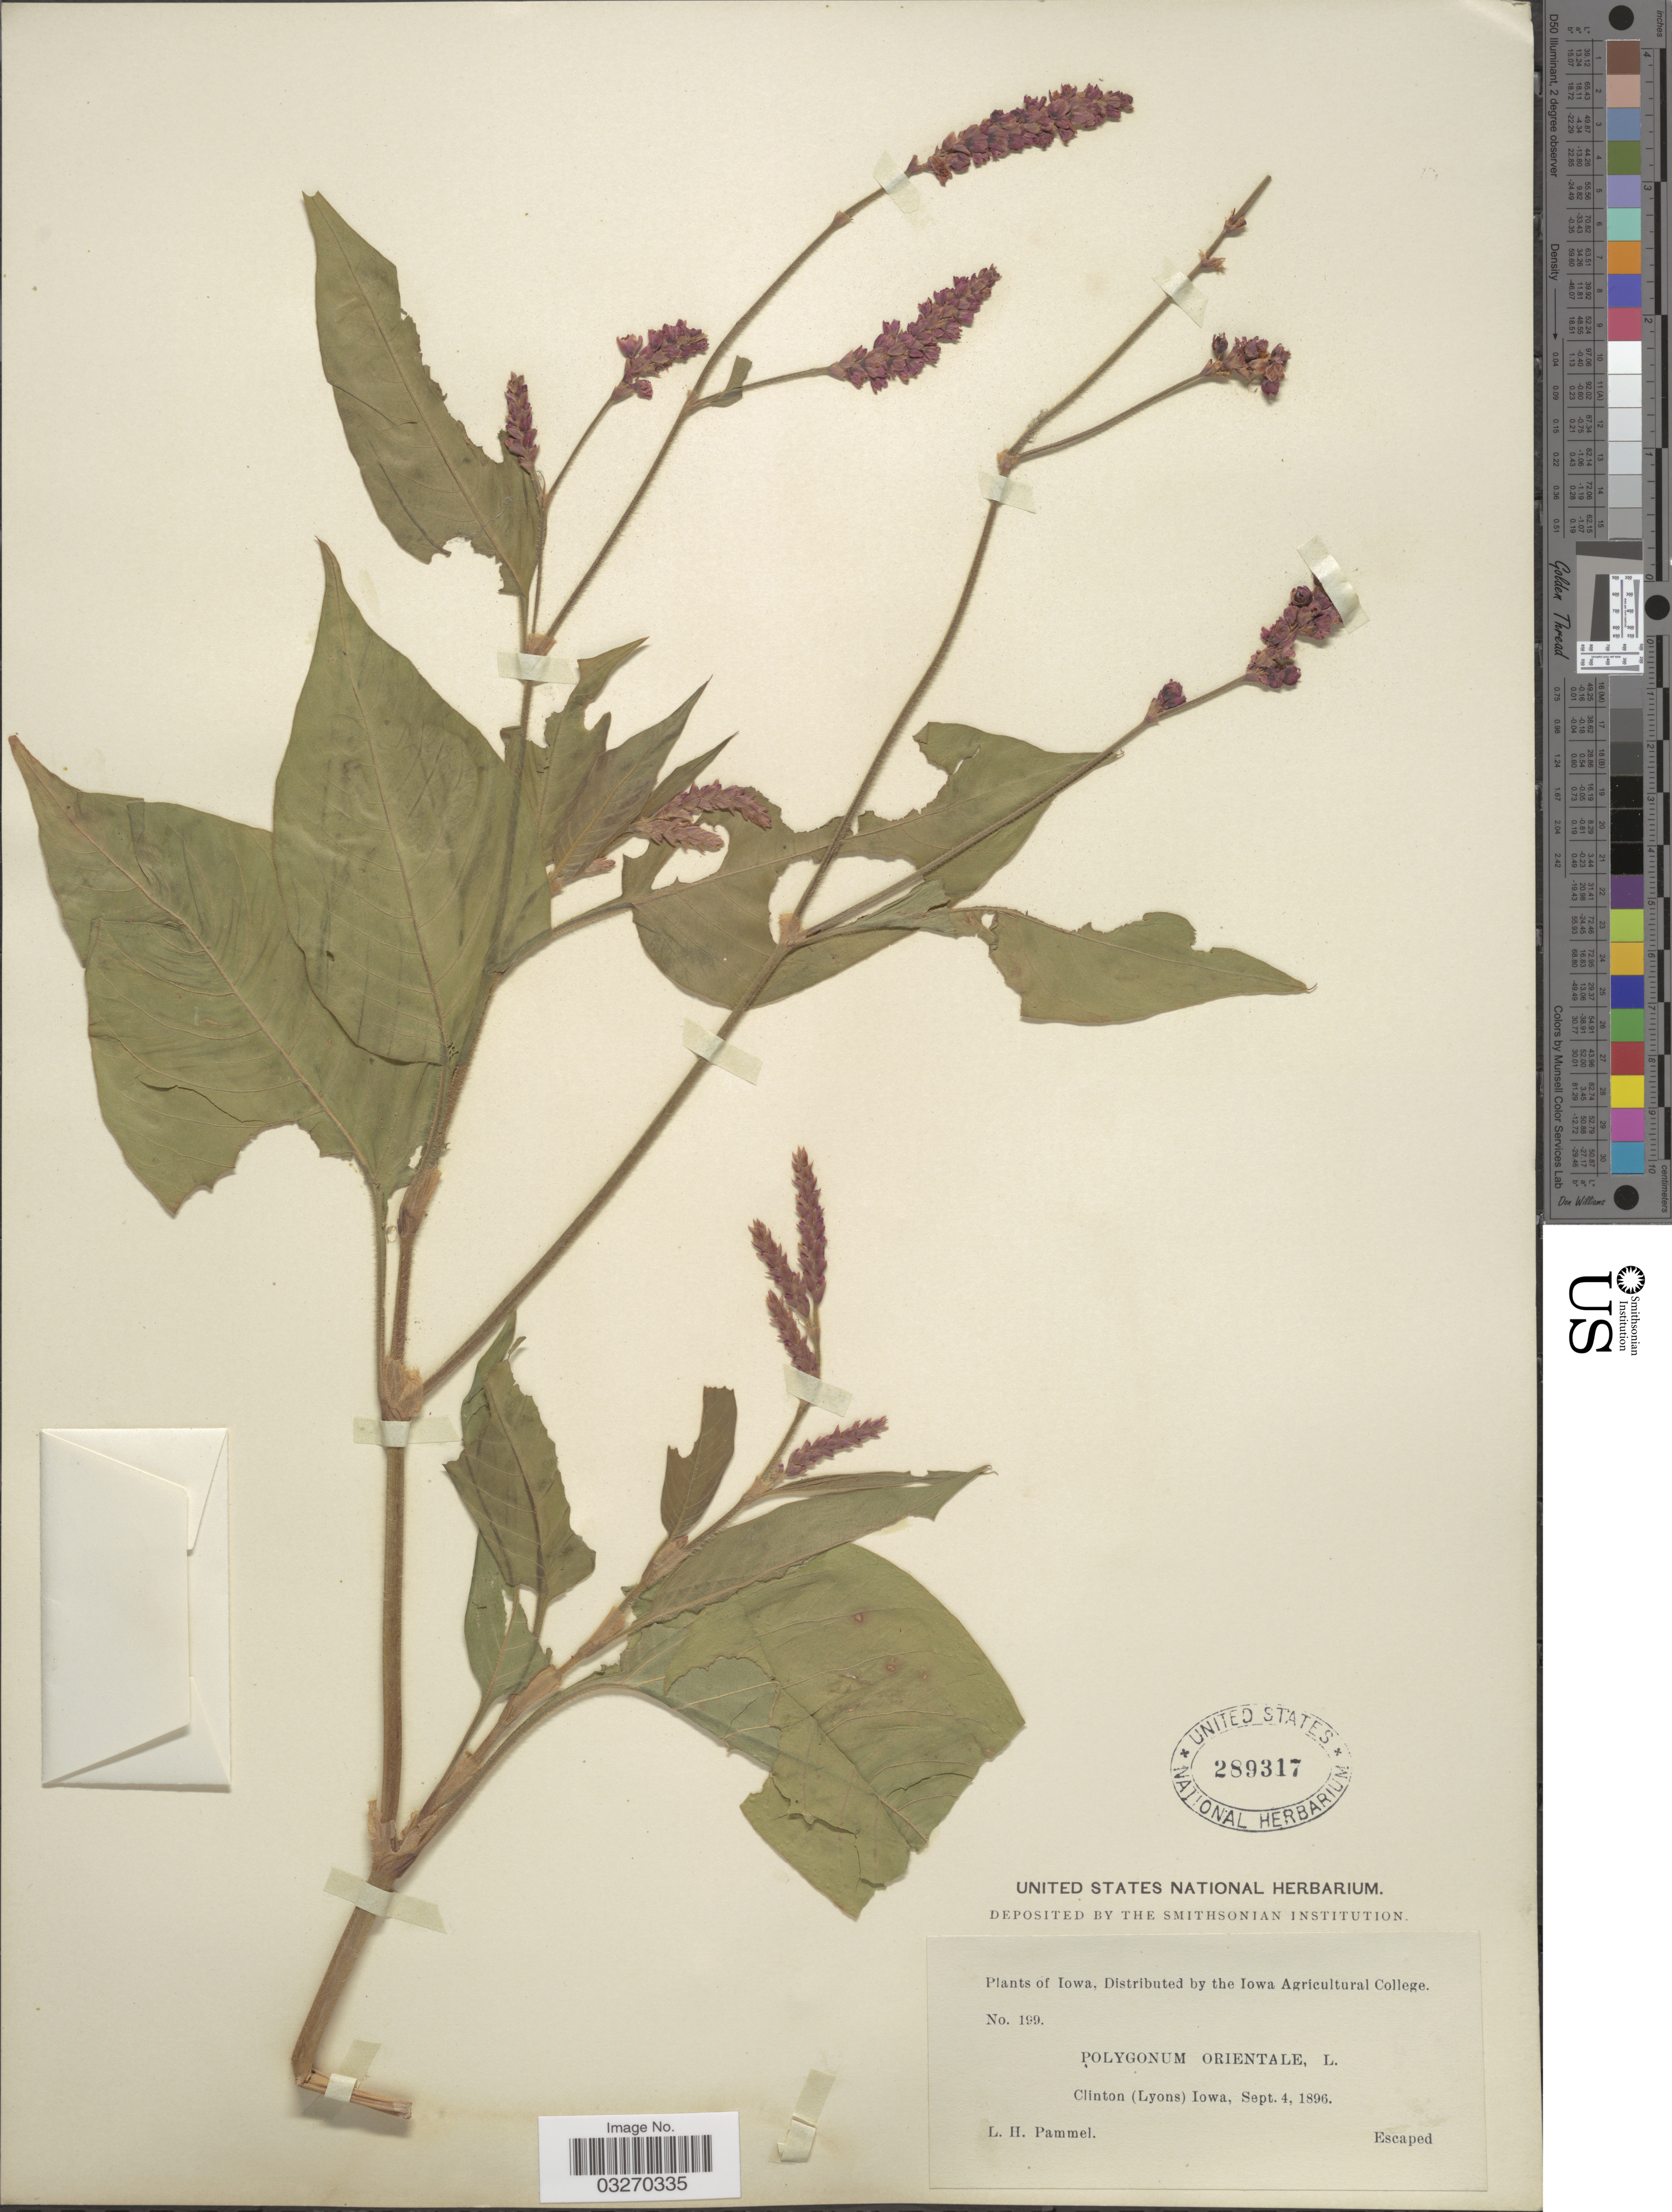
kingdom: Plantae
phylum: Tracheophyta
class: Magnoliopsida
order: Caryophyllales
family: Polygonaceae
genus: Persicaria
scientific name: Persicaria orientalis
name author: (L.) Spach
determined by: Atha, D. E.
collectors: L. Pammel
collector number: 199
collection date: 1896-09-04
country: United States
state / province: Iowa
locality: Clinton (Lyons).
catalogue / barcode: US 289317